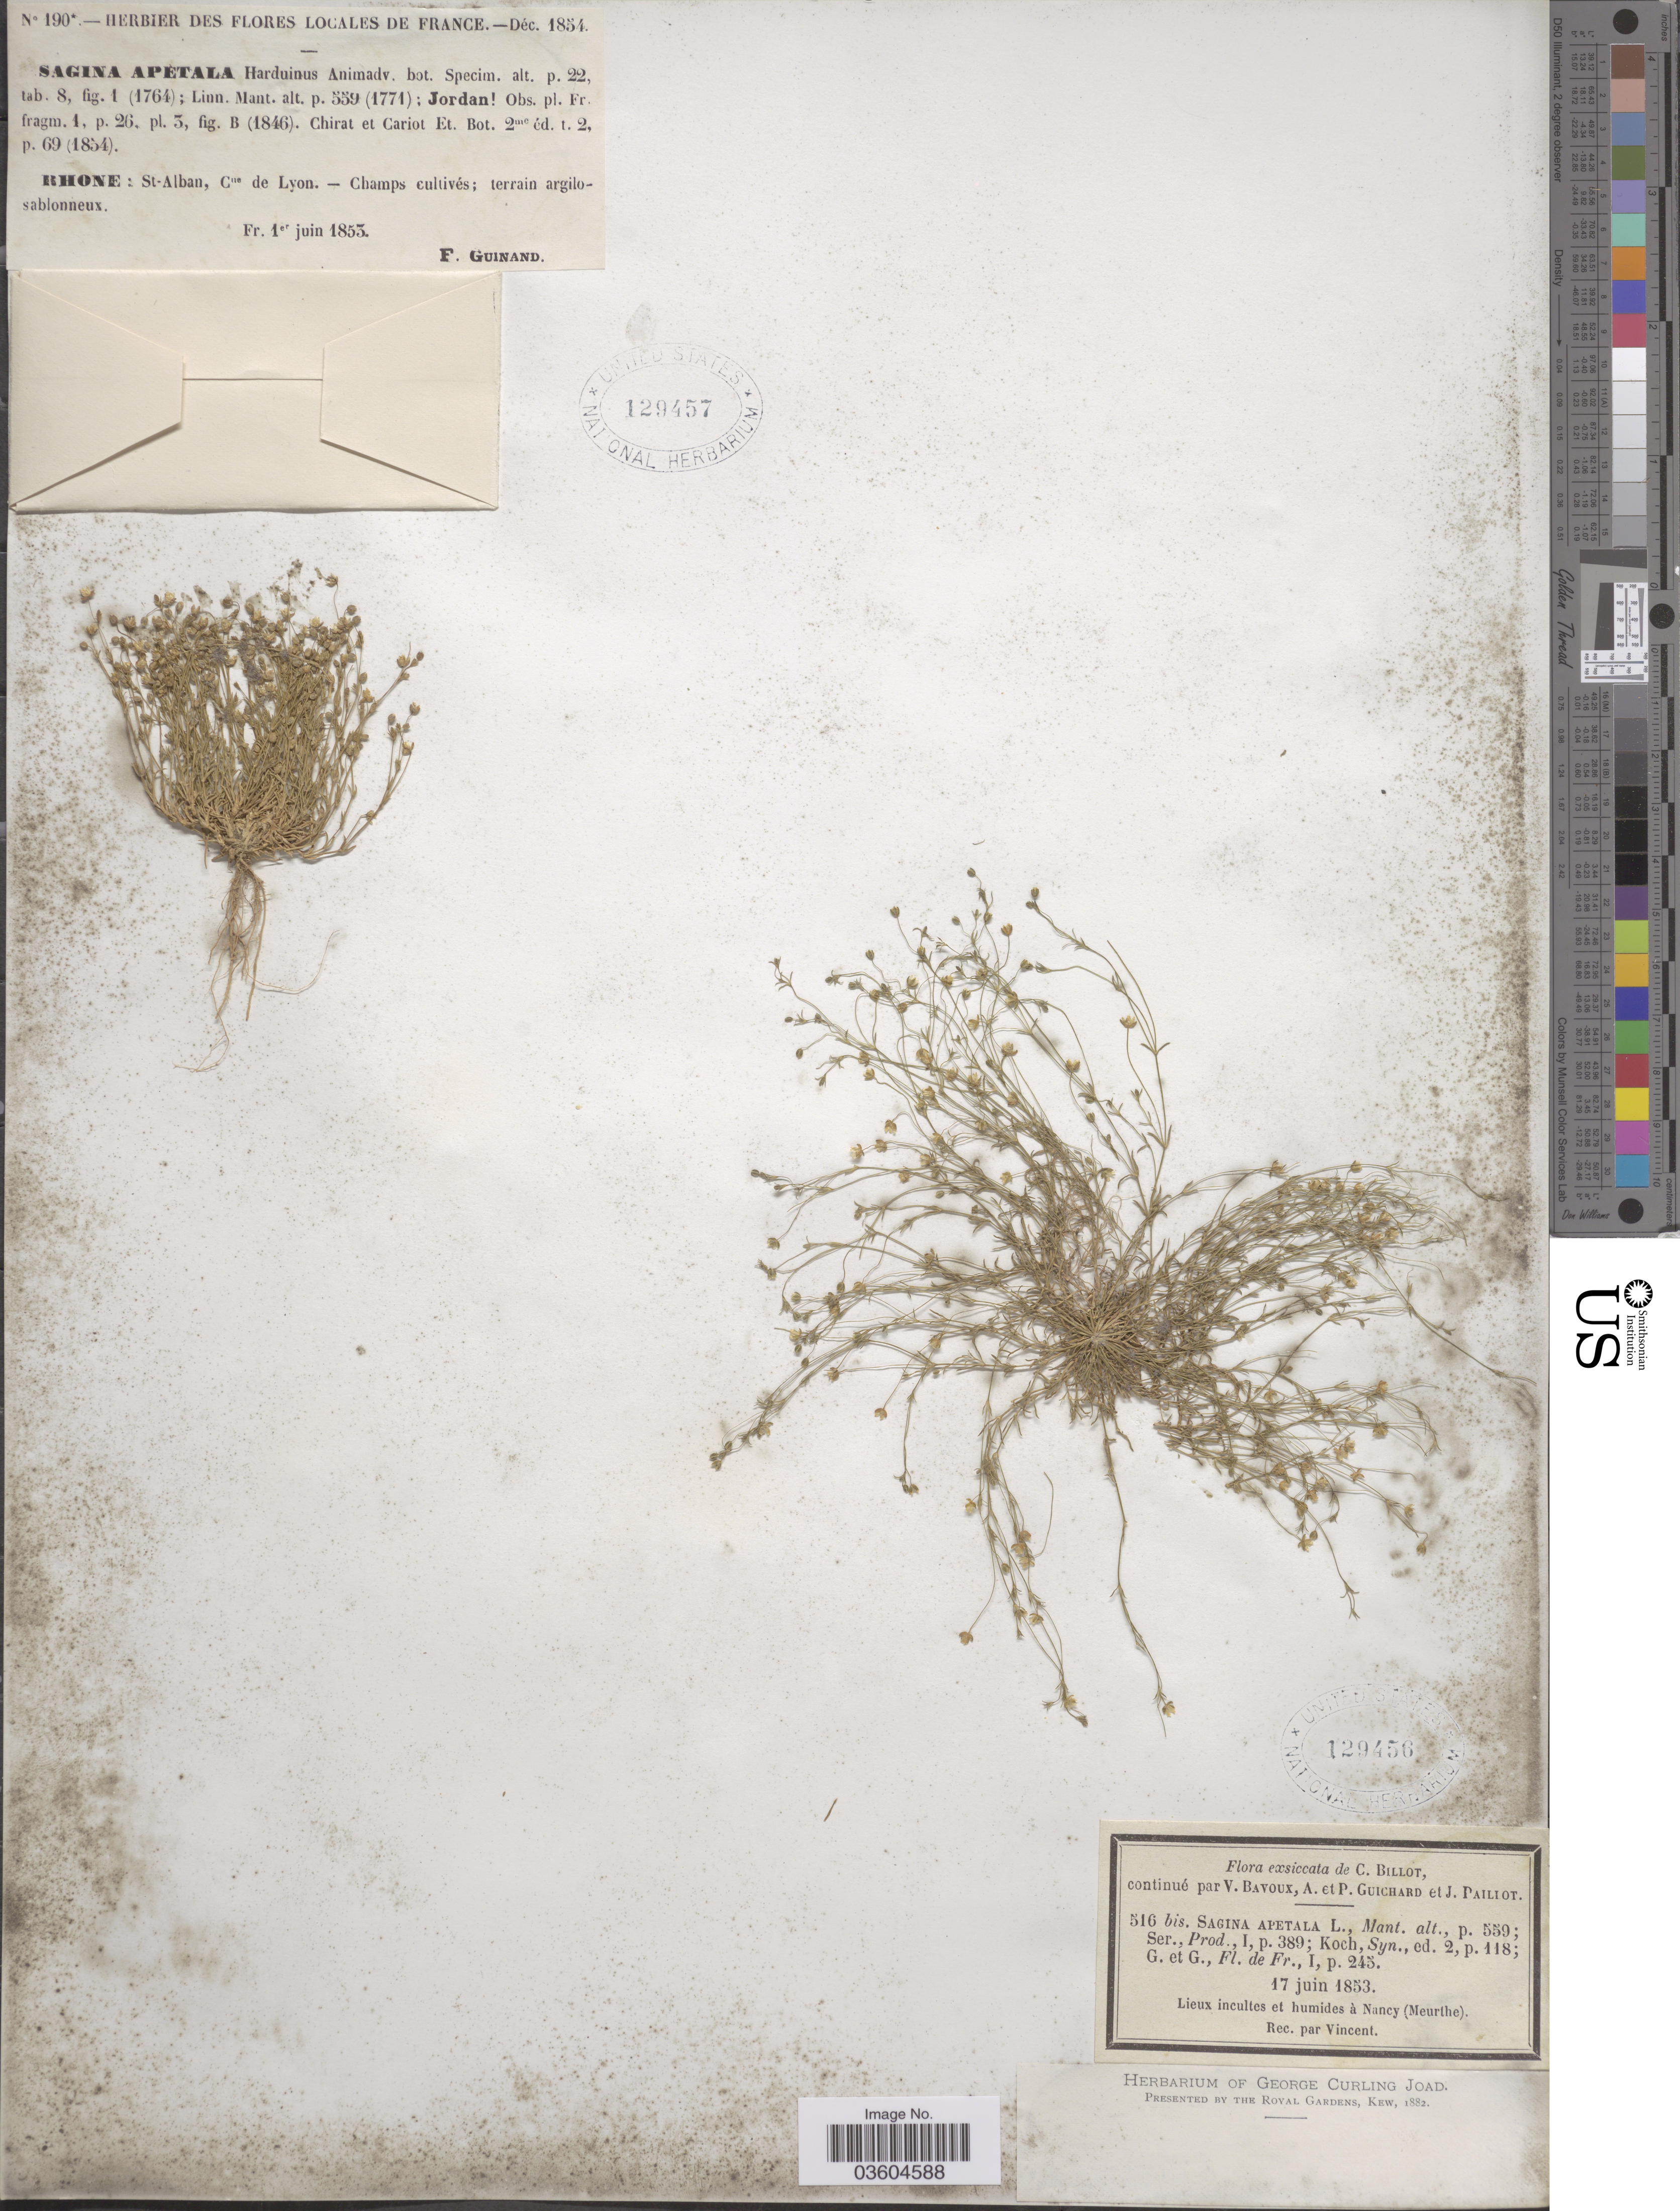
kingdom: Plantae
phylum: Tracheophyta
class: Magnoliopsida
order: Caryophyllales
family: Caryophyllaceae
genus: Sagina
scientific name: Sagina apetala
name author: Ard.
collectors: -- Vincent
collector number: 516bis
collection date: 1853-06-17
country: France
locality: Lieux incultes et humides à Nancy (Meurthe).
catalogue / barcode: US 129456